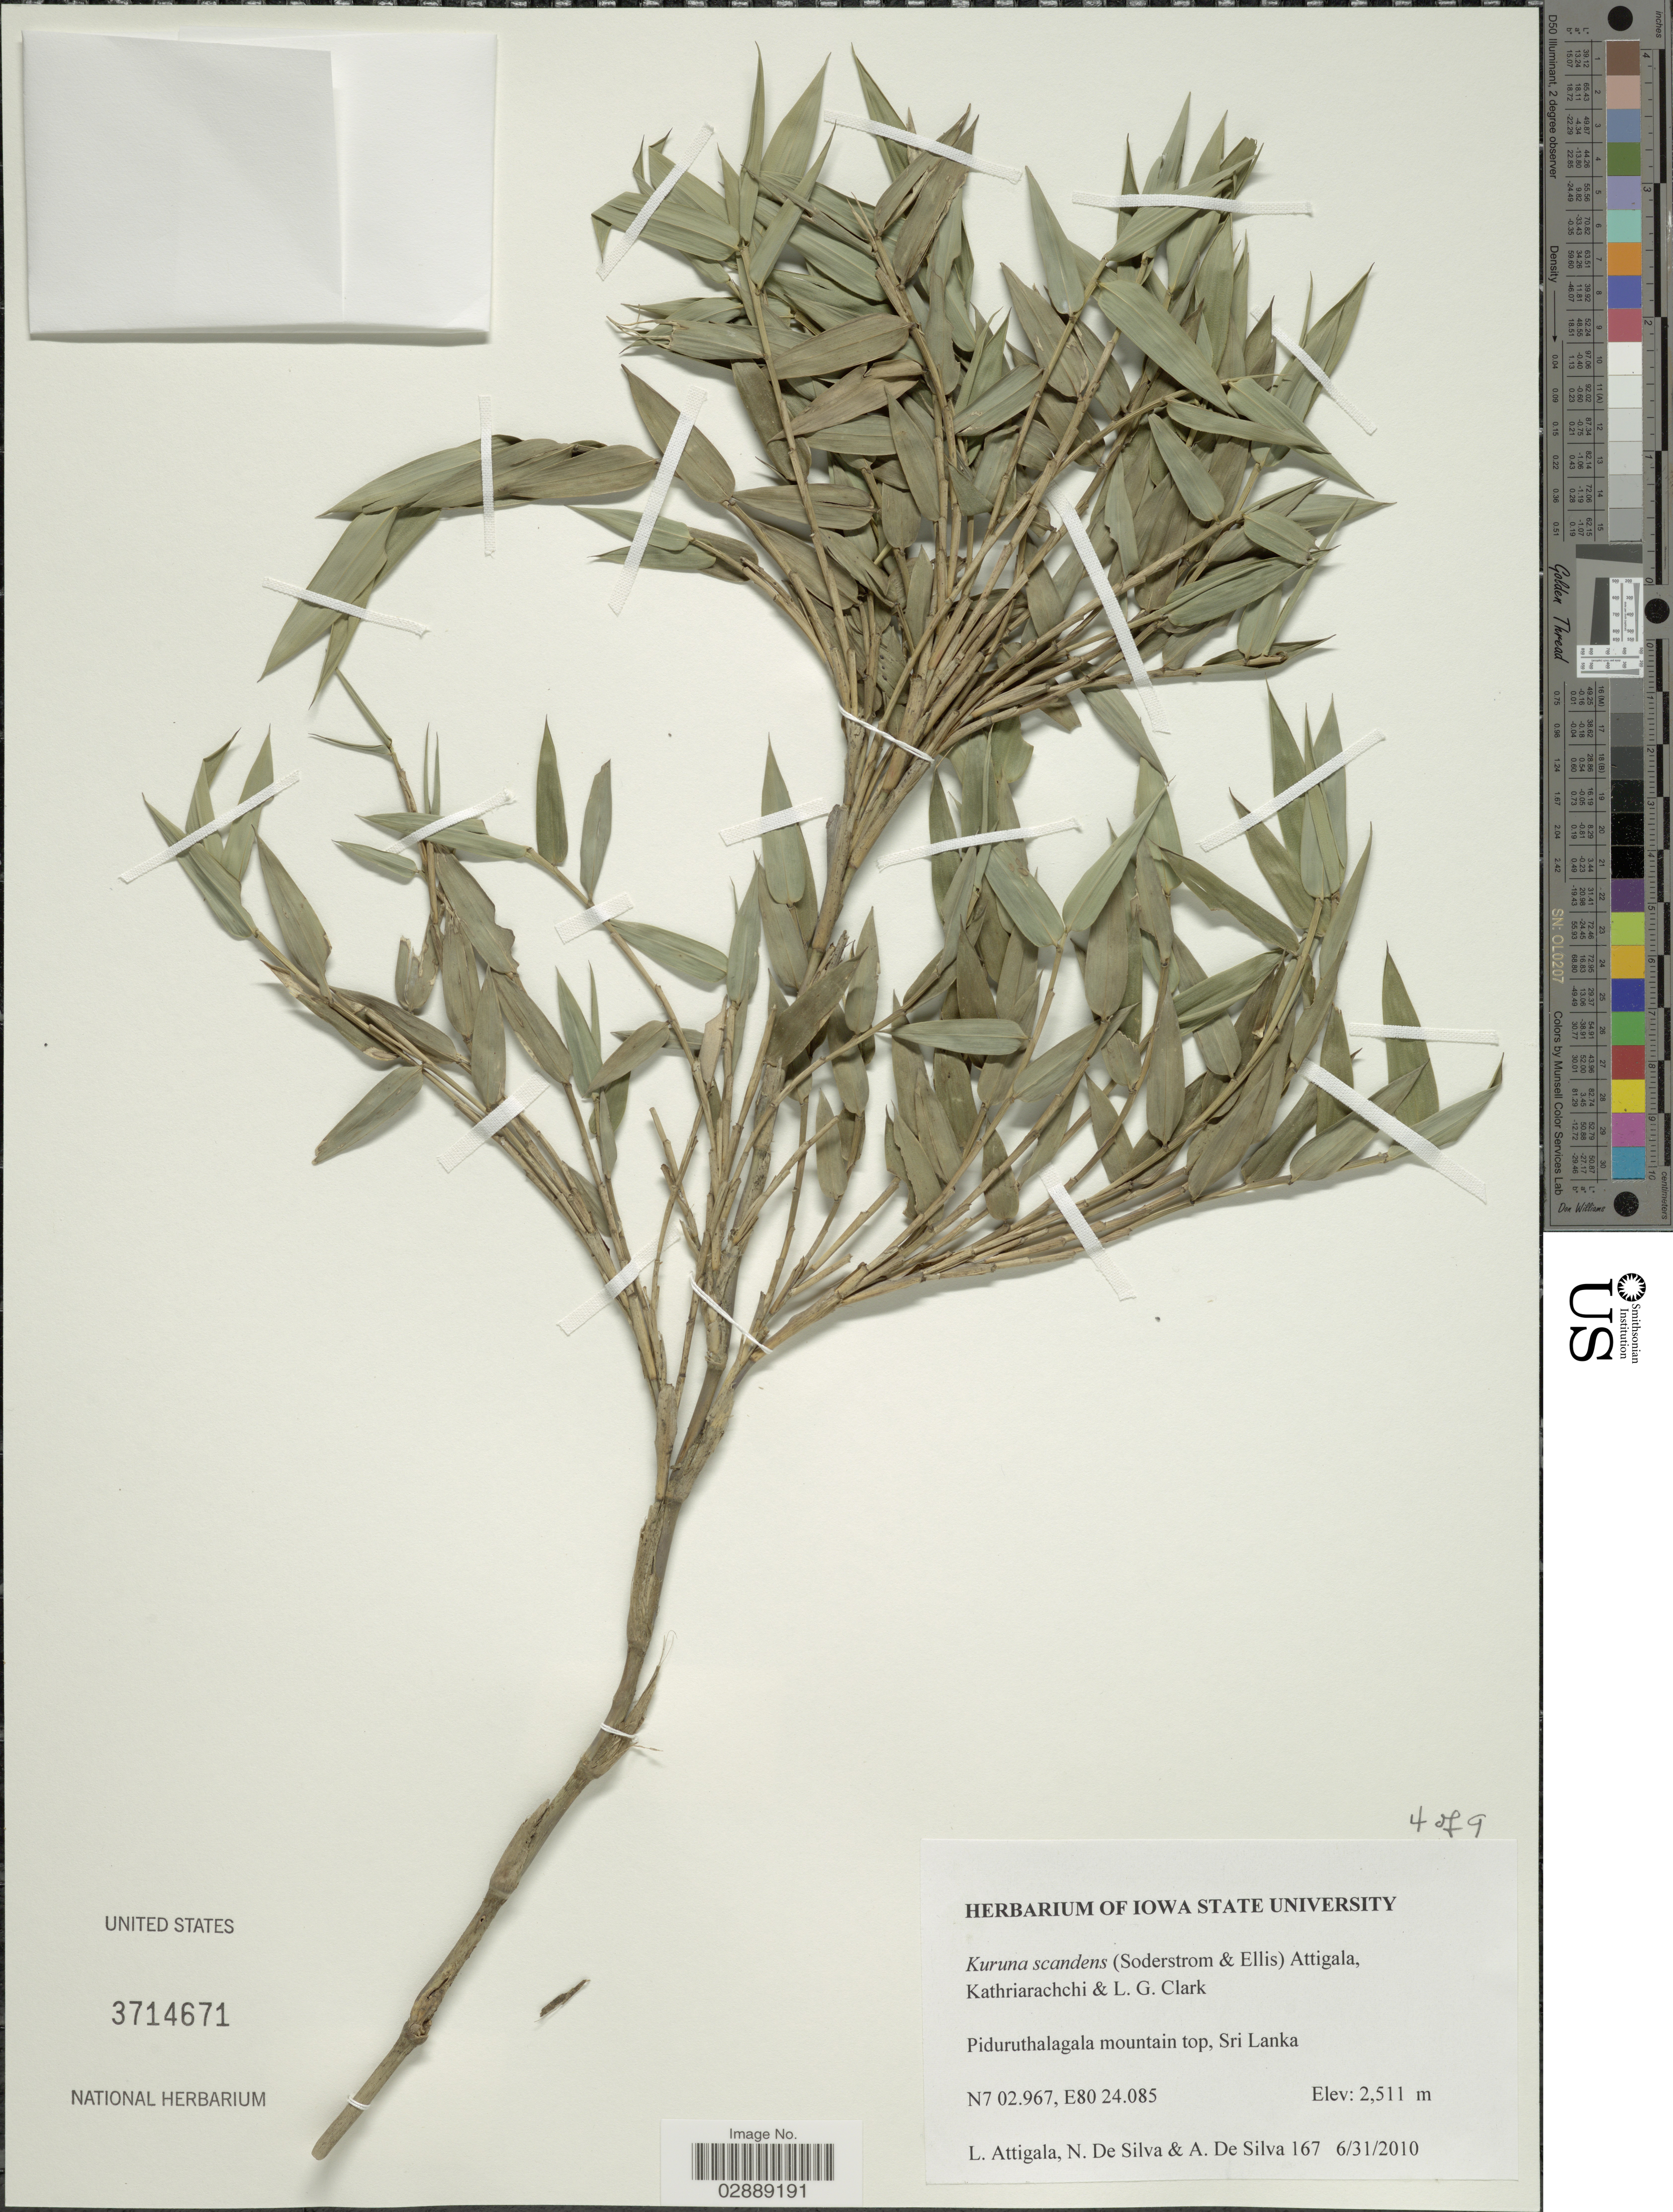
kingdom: Plantae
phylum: Tracheophyta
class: Liliopsida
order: Poales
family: Poaceae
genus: Kuruna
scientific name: Kuruna scandens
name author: (Soderstr. & R.P. Ellis) Attigala et al.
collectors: L. Attigala, A. De Silva & N. De Silva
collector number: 167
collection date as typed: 6/31/2010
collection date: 2010-06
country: Sri Lanka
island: Sri Lanka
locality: Piduruthalagala mountain top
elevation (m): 2511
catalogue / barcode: US 3714671